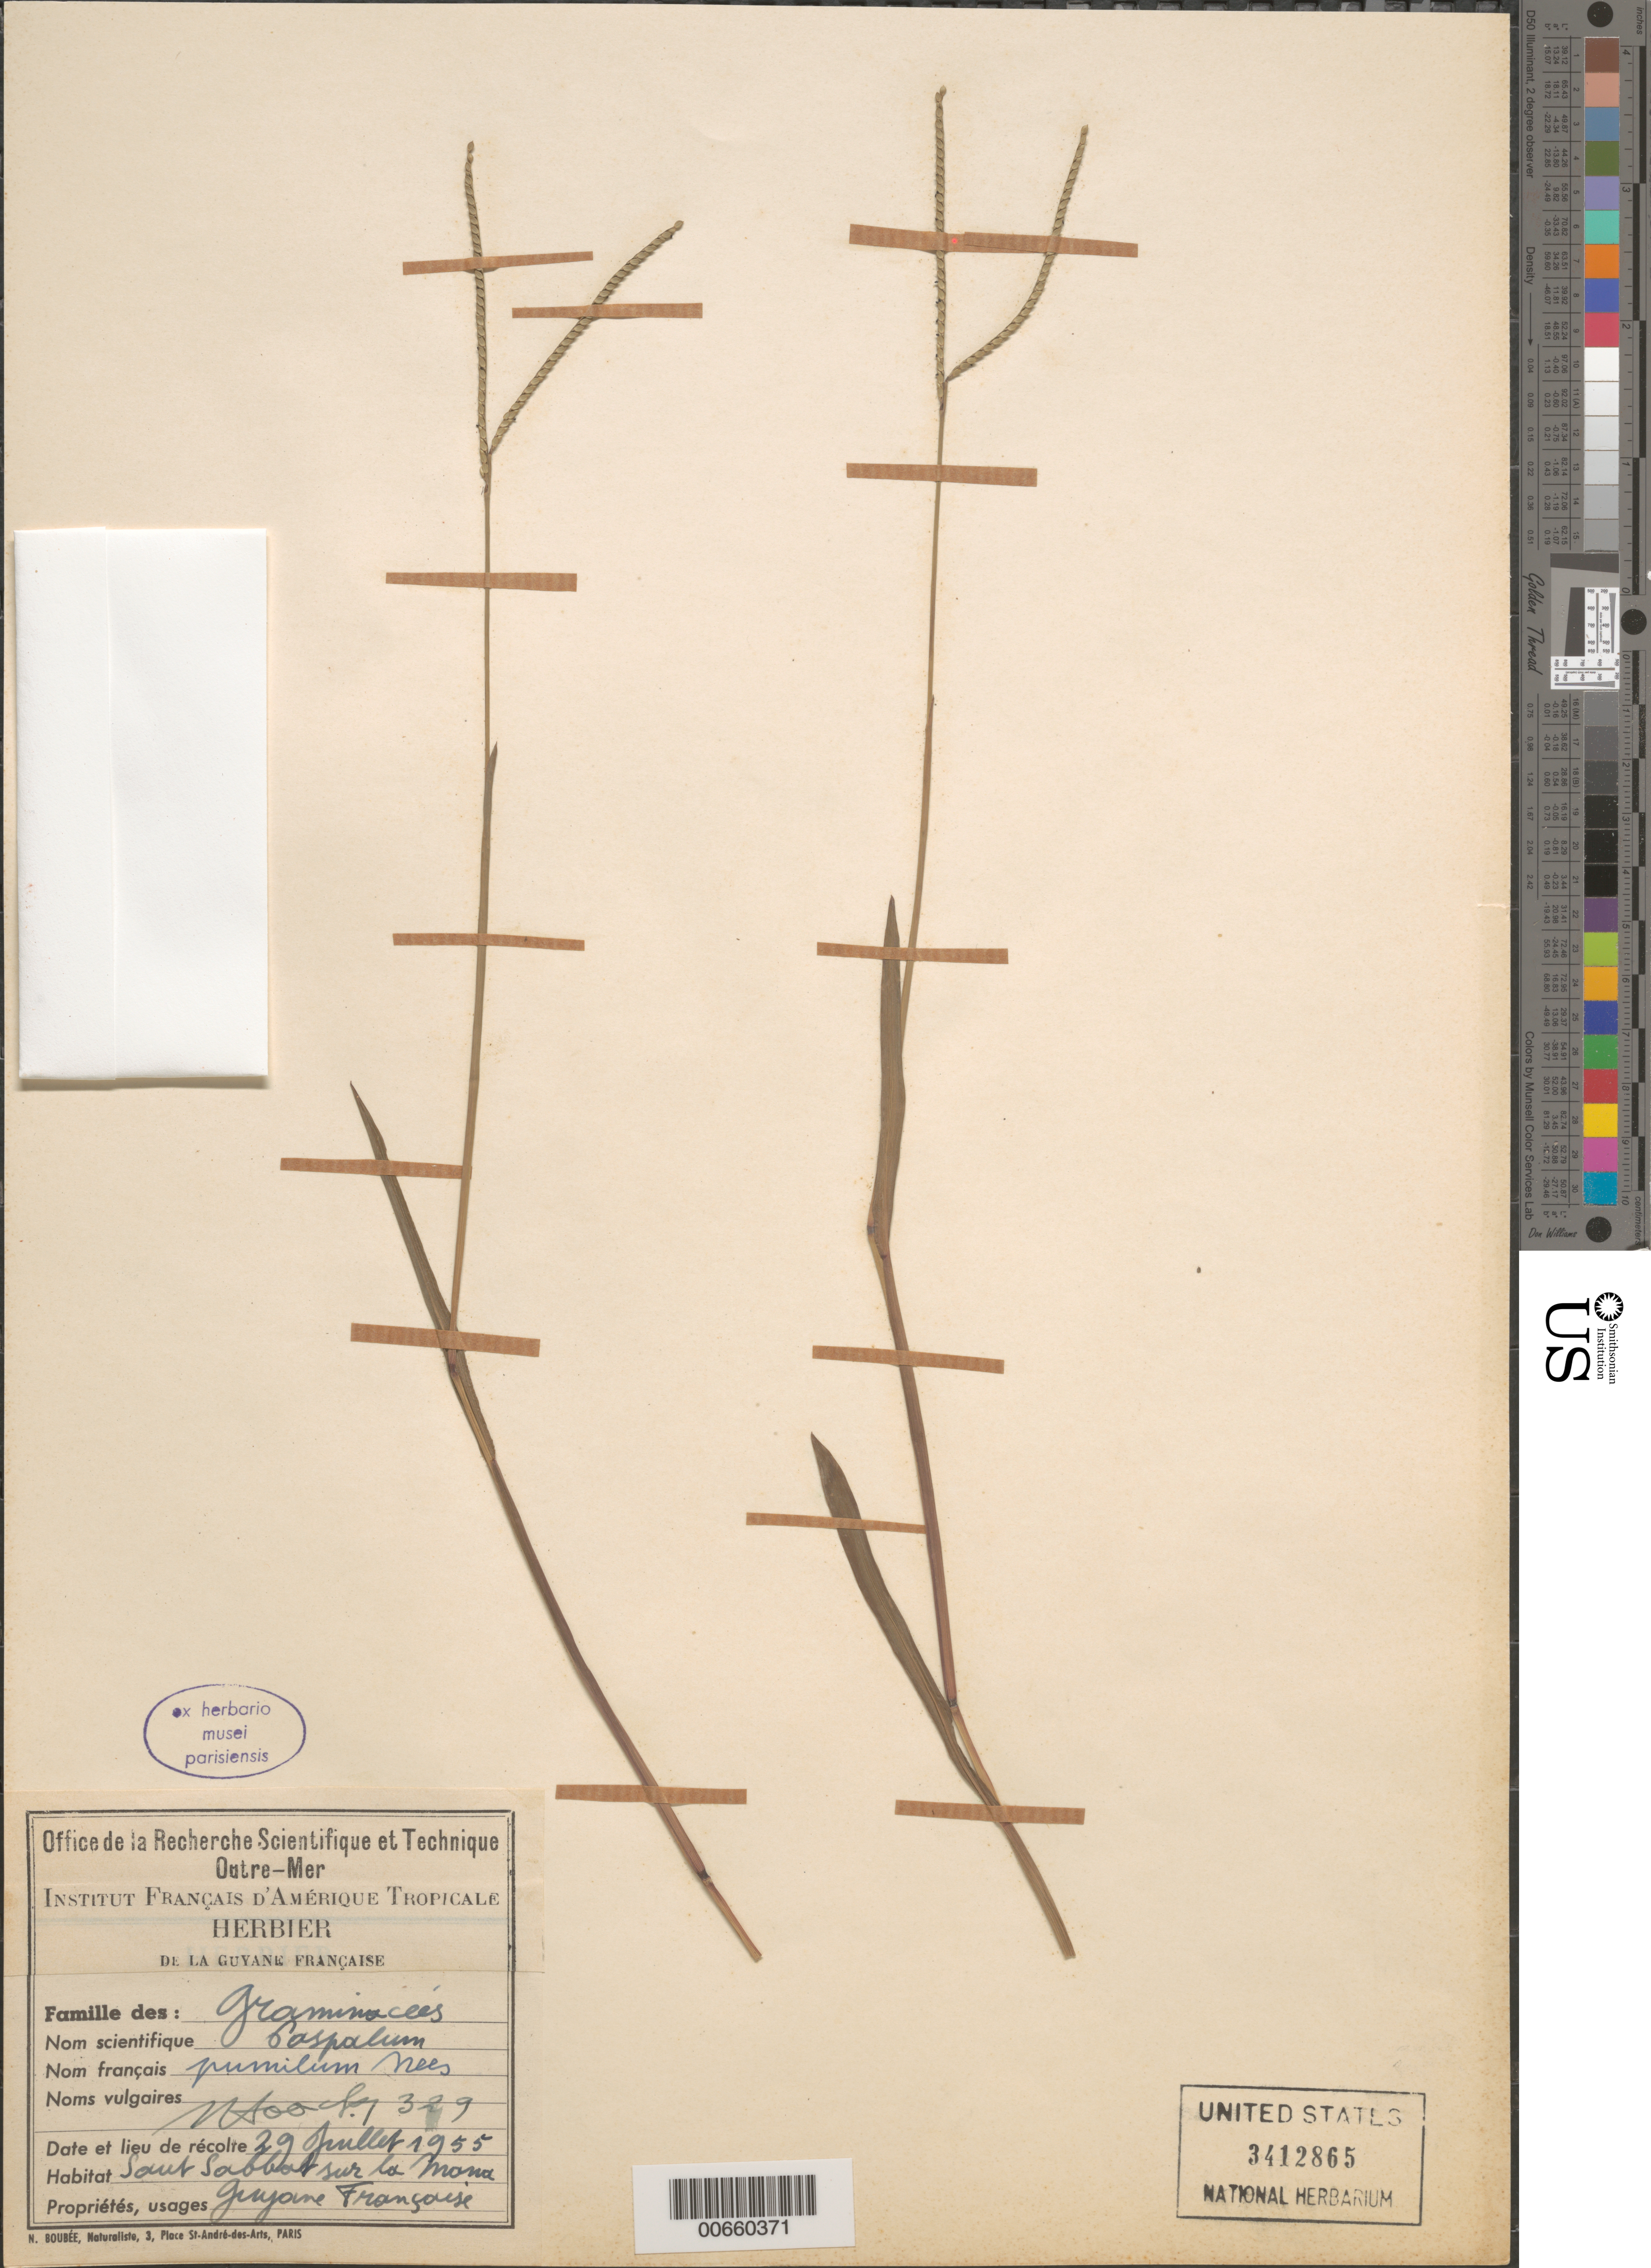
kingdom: Plantae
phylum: Tracheophyta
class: Liliopsida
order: Poales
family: Poaceae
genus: Paspalum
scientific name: Paspalum pumilum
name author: Nees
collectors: J. Hoock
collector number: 329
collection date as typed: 29-Jul-55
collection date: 1955-07-29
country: French Guiana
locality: Saut Sabbat, sur la Mana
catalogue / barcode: US 3412865